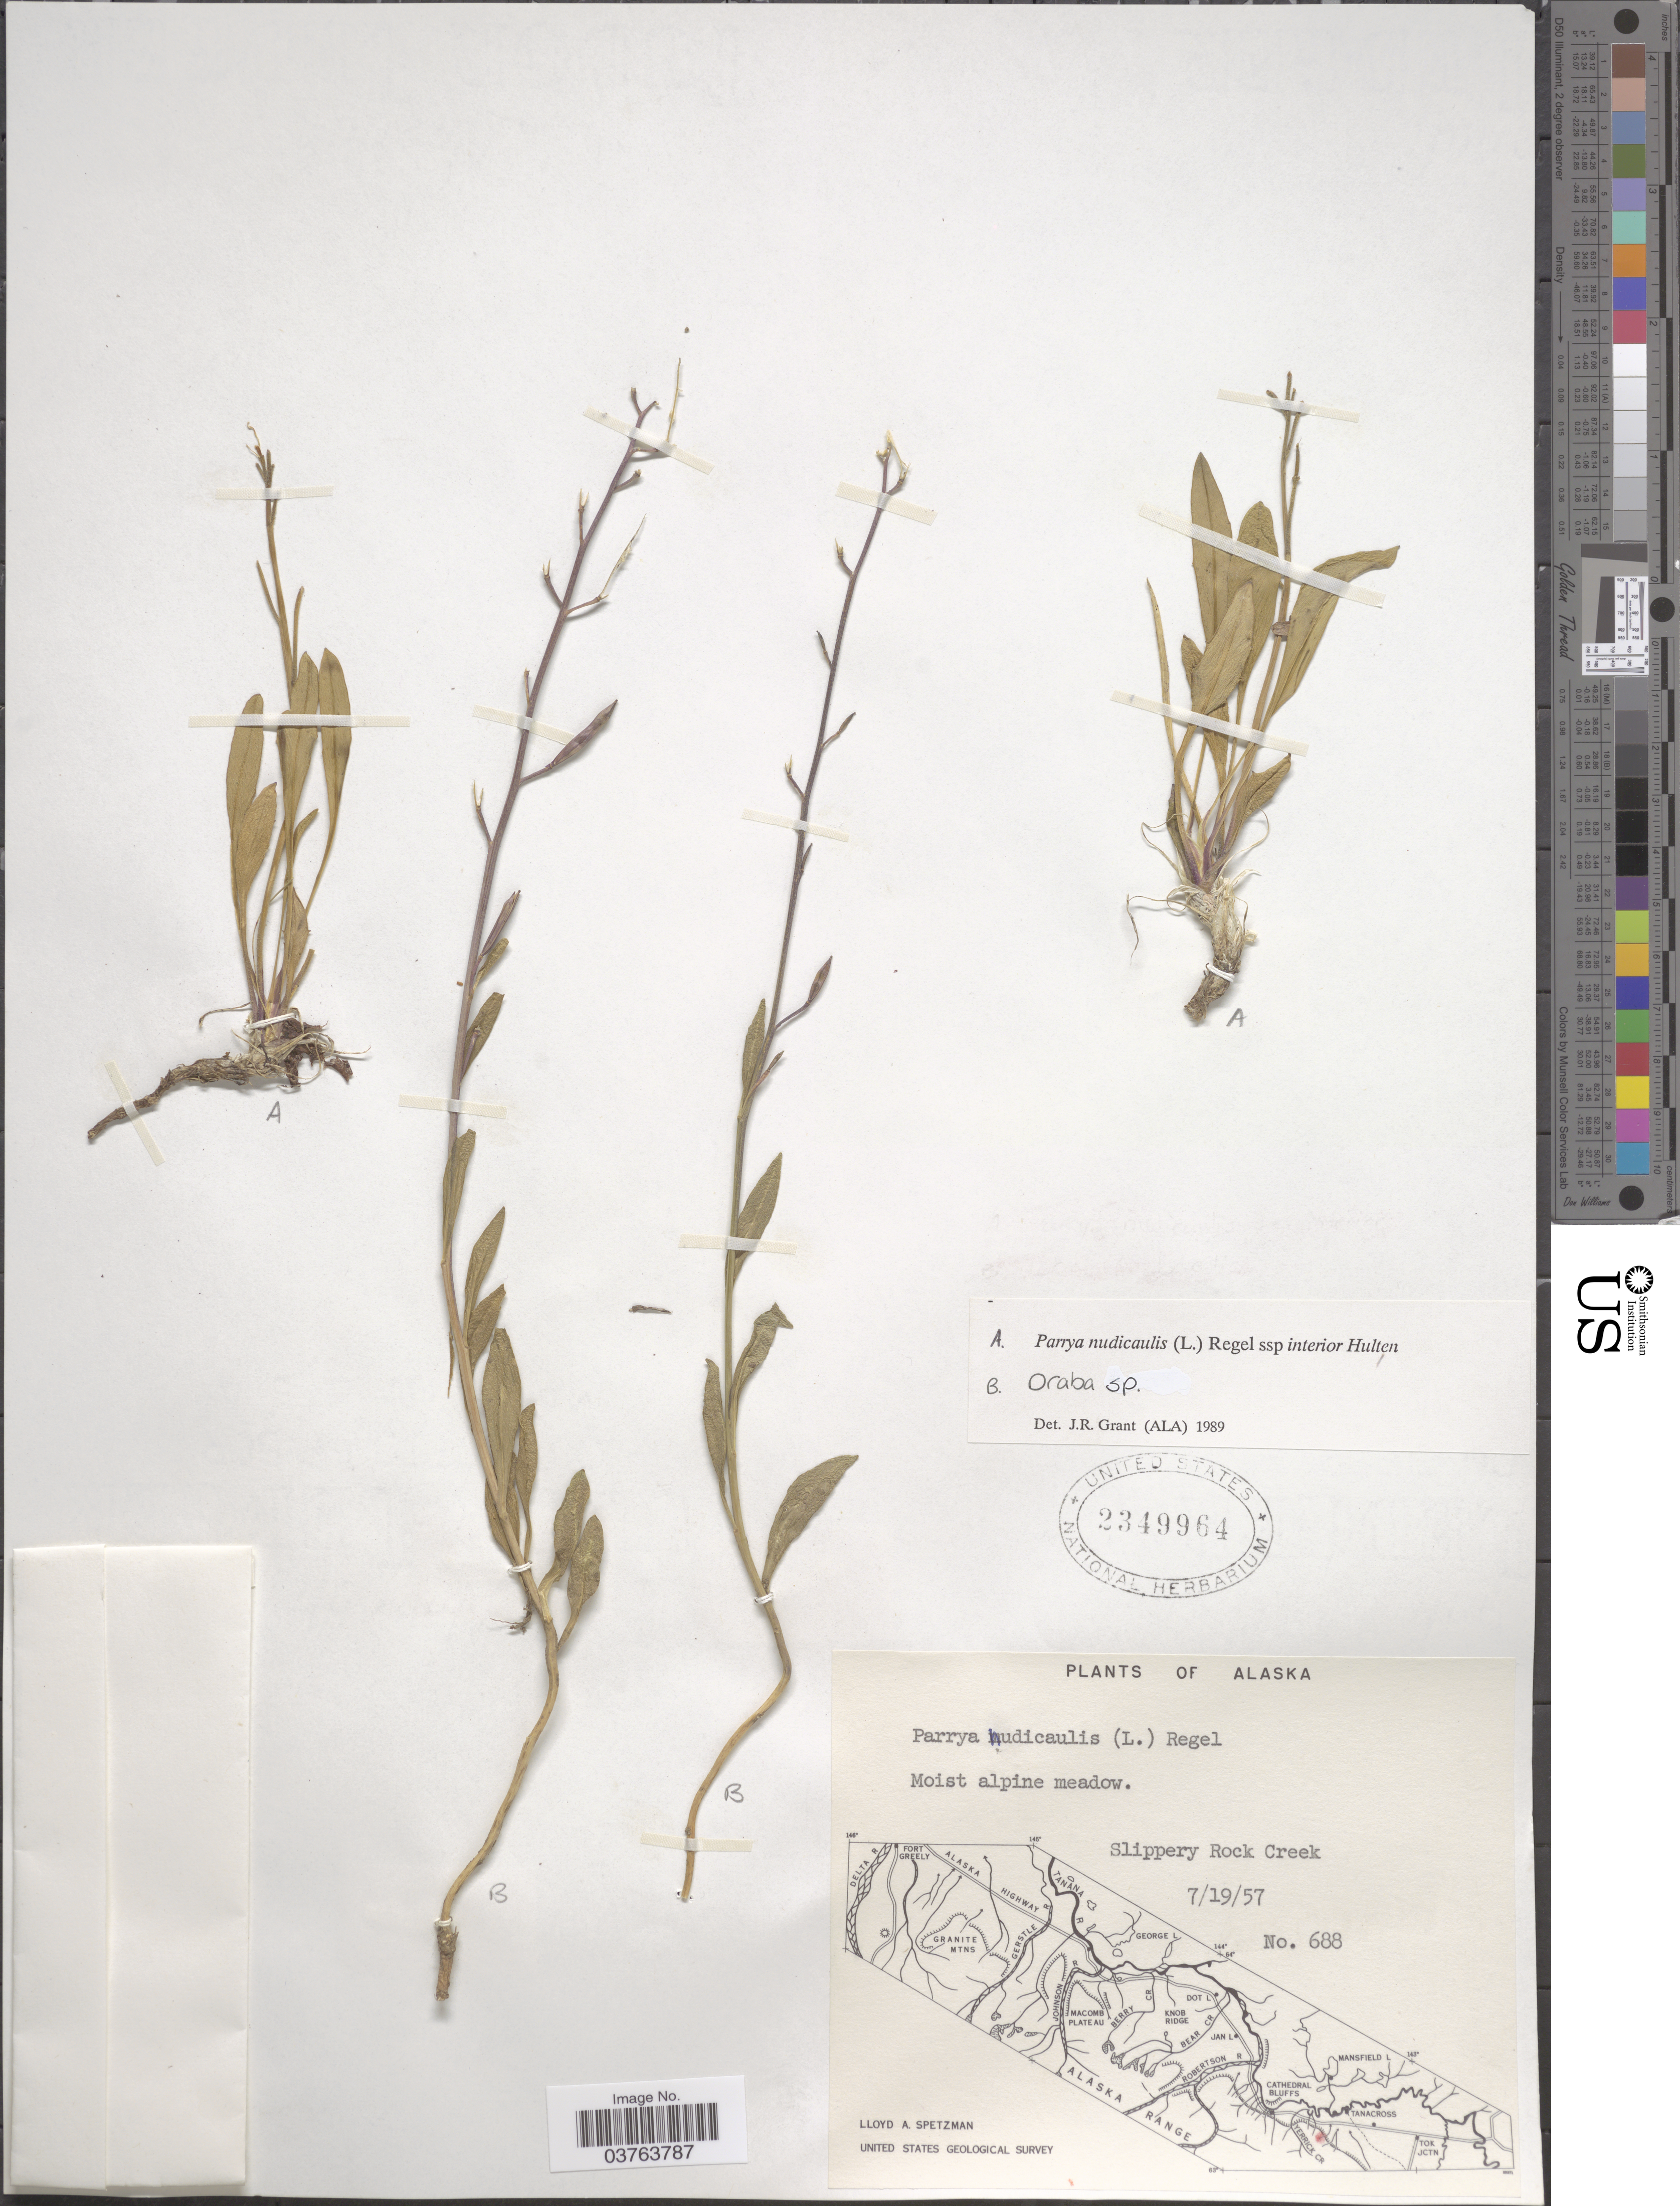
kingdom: Plantae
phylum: Tracheophyta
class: Magnoliopsida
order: Brassicales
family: Brassicaceae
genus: Parrya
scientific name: Parrya nudicaulis subsp. interior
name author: Hultén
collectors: L. Spetzman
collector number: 688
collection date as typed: Transcribed d/m/y: 19/7/57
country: United States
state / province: Alaska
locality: Slippery Rock Creek.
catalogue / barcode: US 2349964